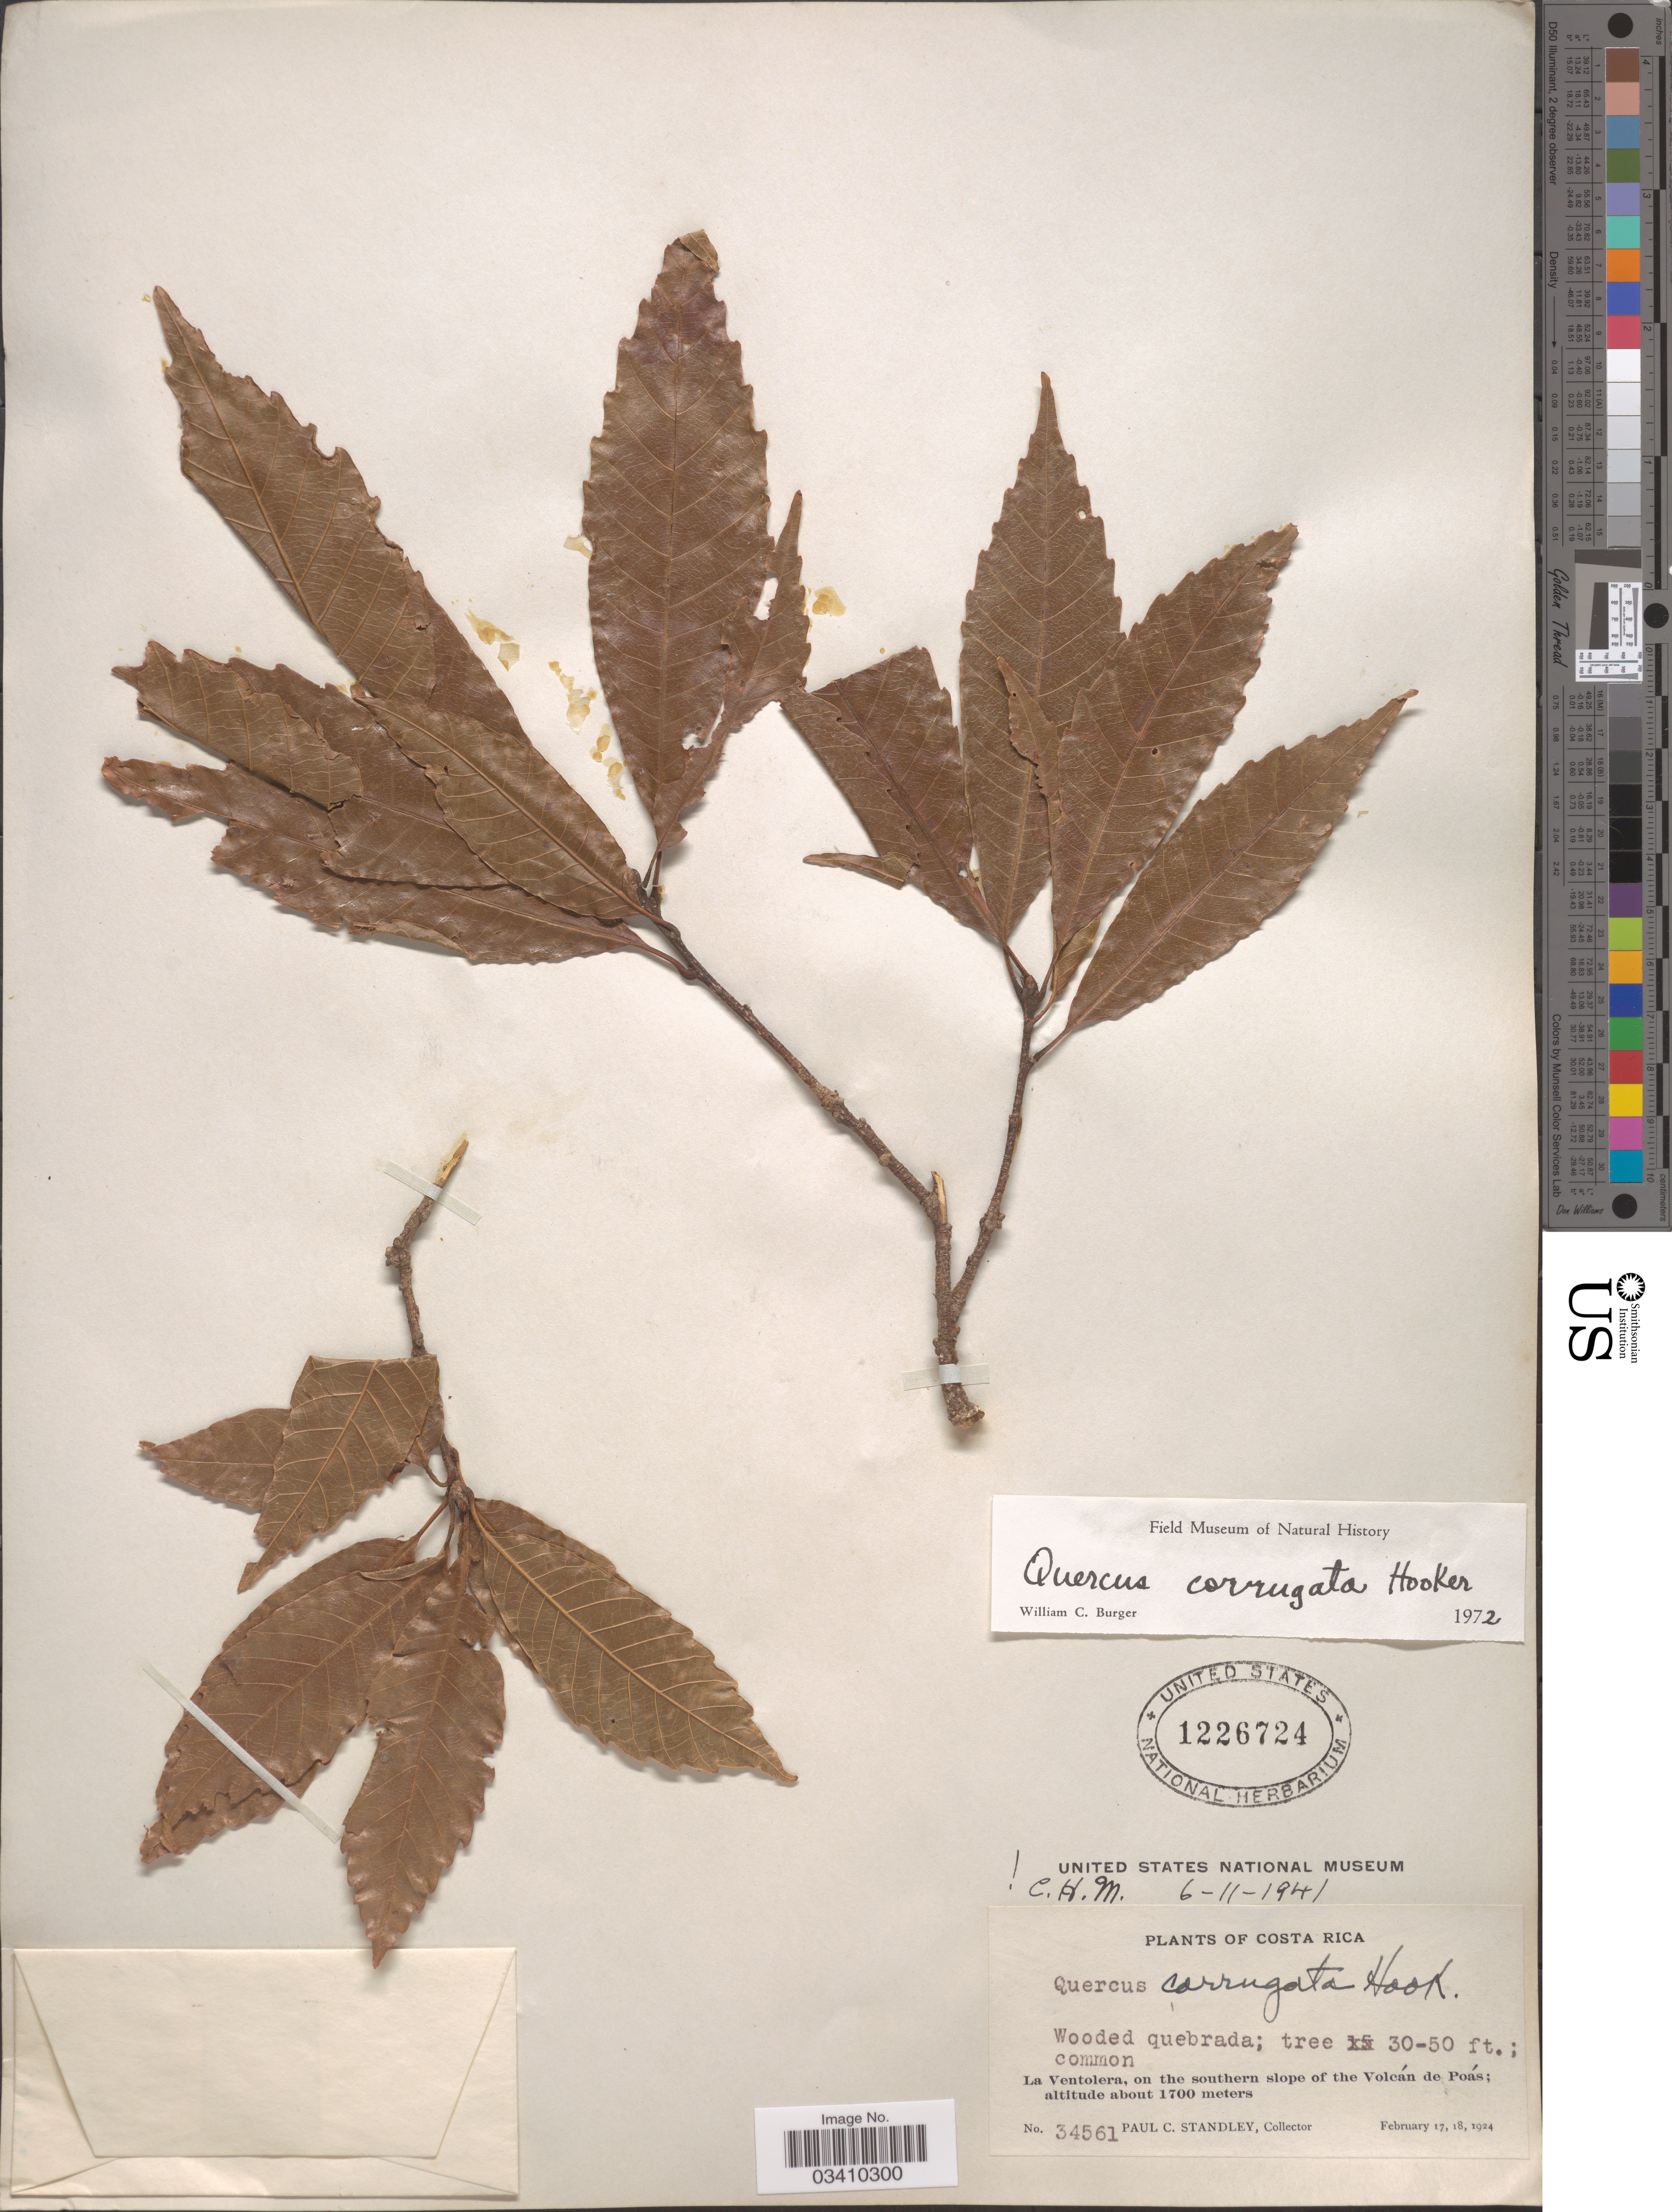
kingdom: Plantae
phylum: Tracheophyta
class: Magnoliopsida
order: Fagales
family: Fagaceae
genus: Quercus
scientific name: Quercus corrugata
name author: Hook.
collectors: P. C. Standley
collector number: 34561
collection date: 1924-02-17/1924-02-18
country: Costa Rica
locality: La Ventolera, on the southern slope of the Volcán de Poás.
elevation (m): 1700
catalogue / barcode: US 1226724